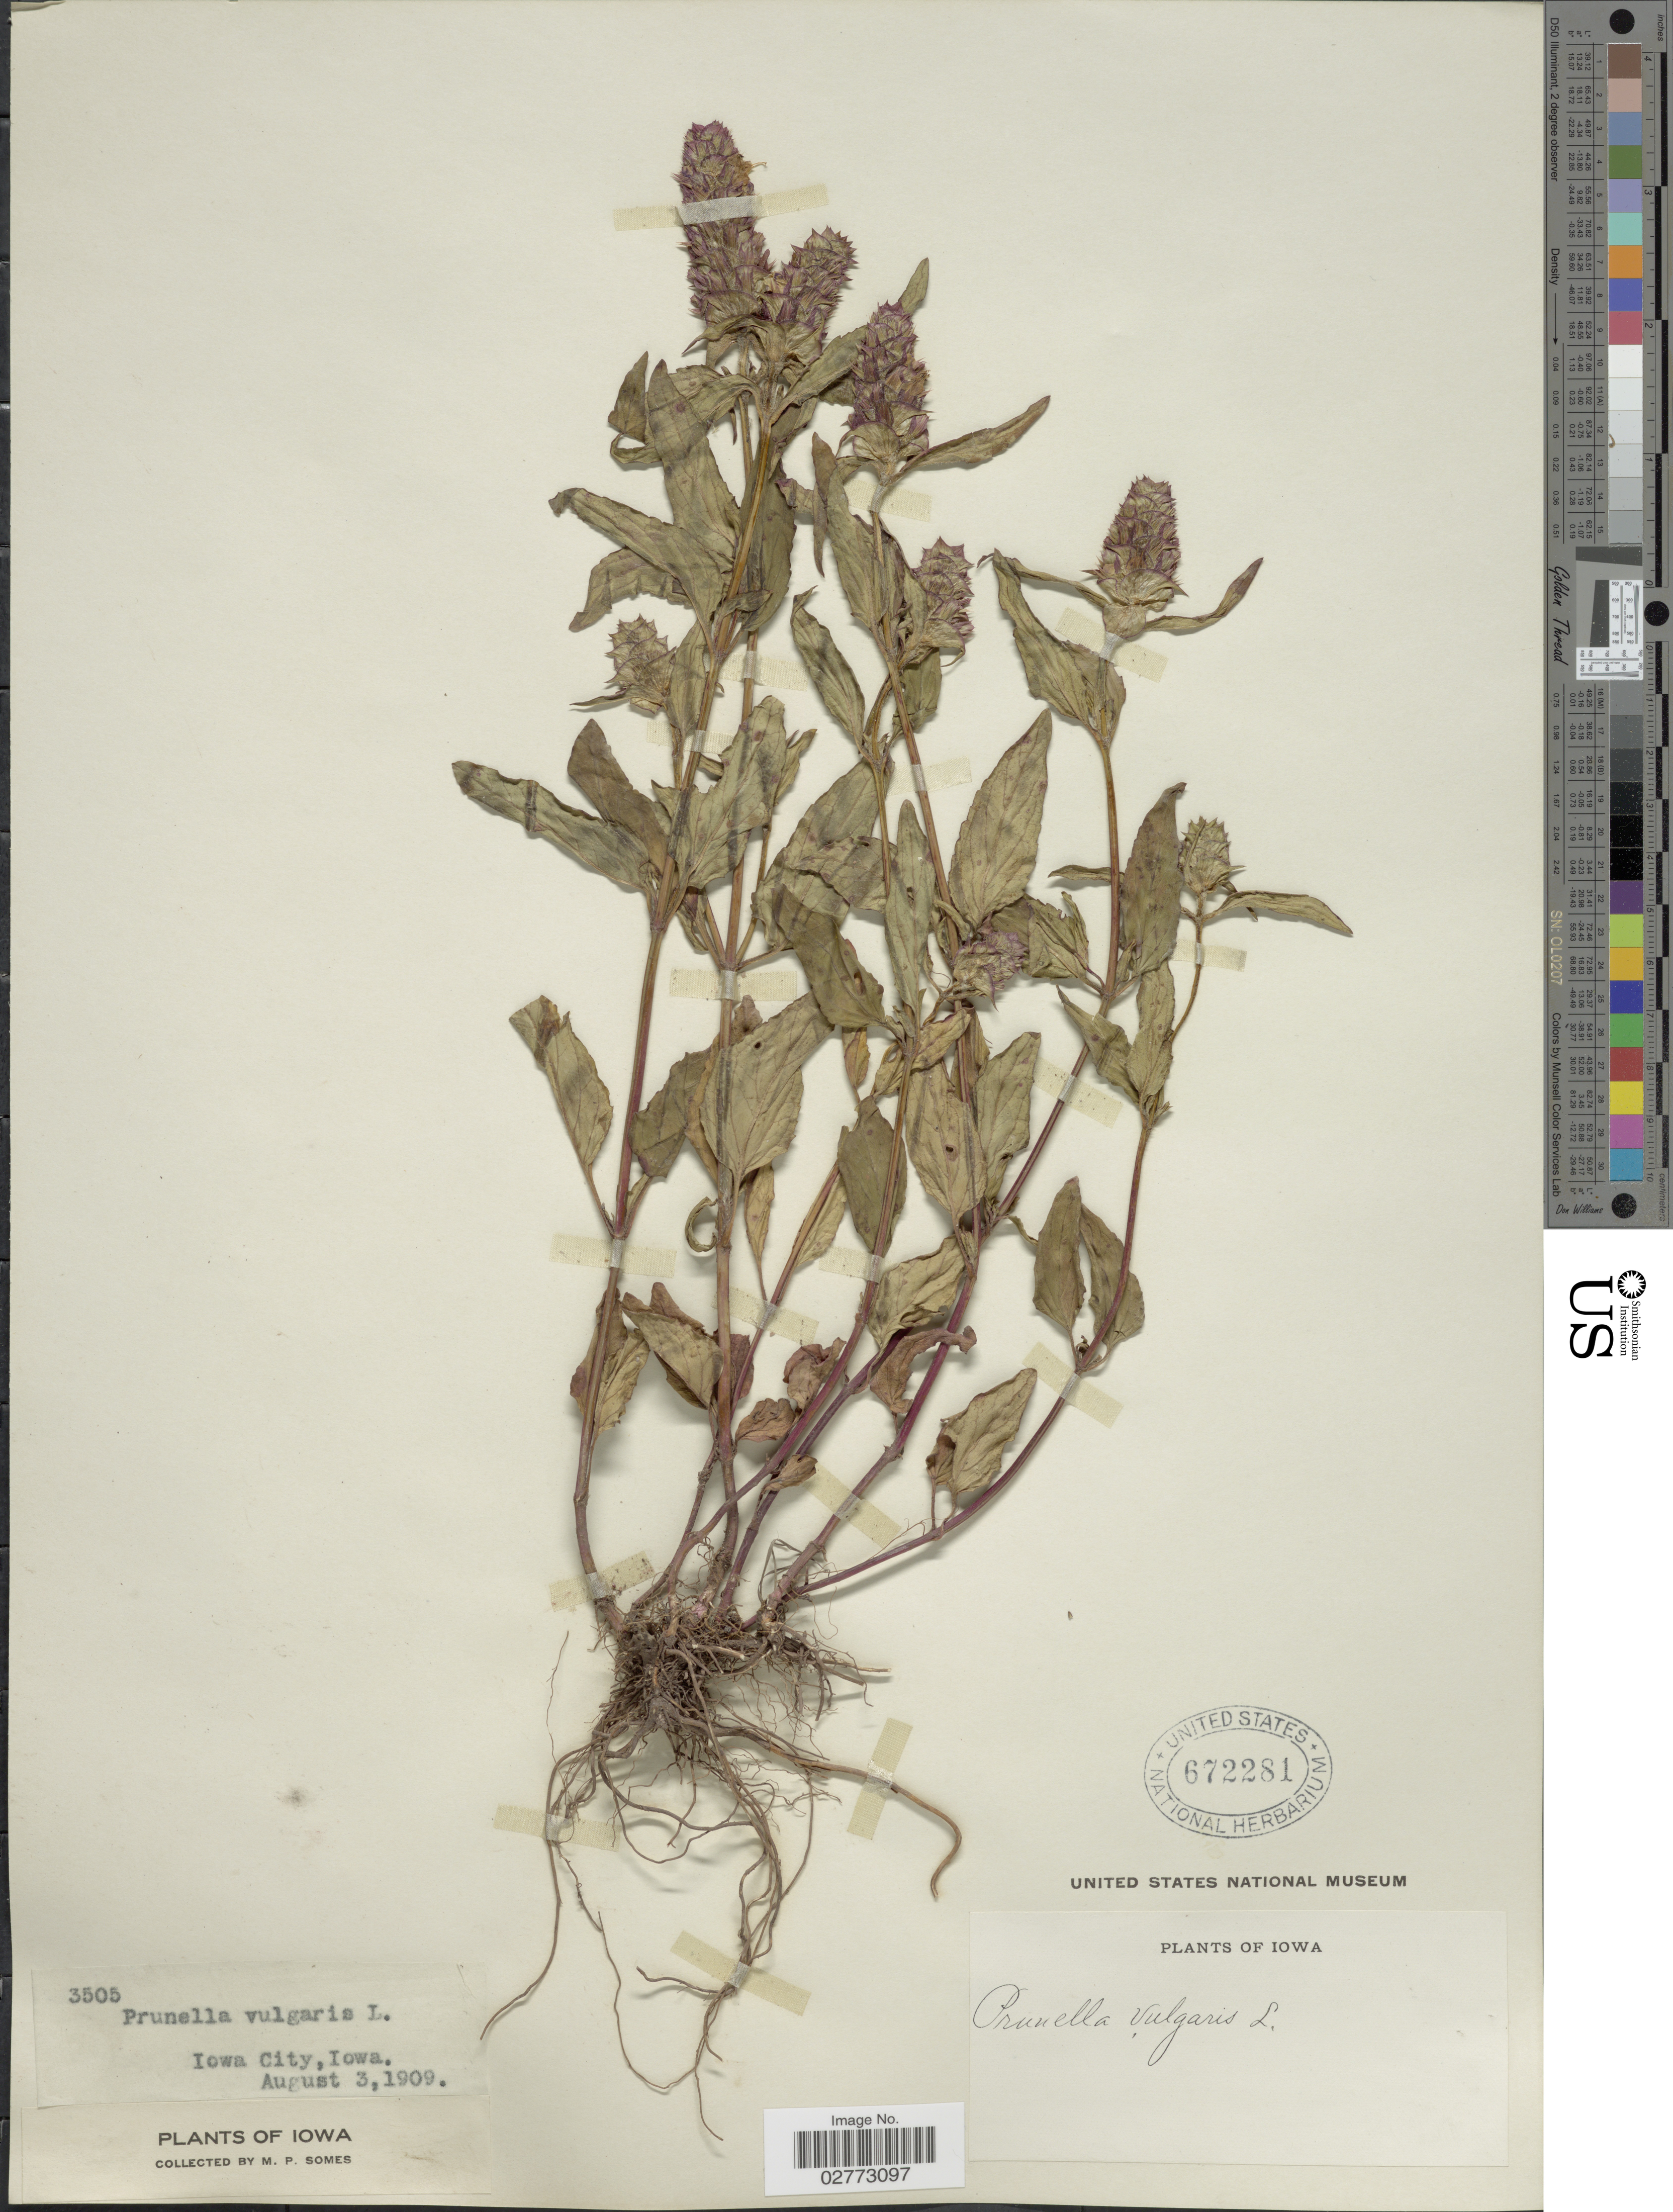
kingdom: Plantae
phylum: Tracheophyta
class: Magnoliopsida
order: Lamiales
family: Lamiaceae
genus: Prunella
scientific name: Prunella vulgaris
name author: L.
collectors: M. Somes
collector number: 3505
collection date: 1909-08-03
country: United States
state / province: Iowa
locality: Iowa City.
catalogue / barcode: US 672281